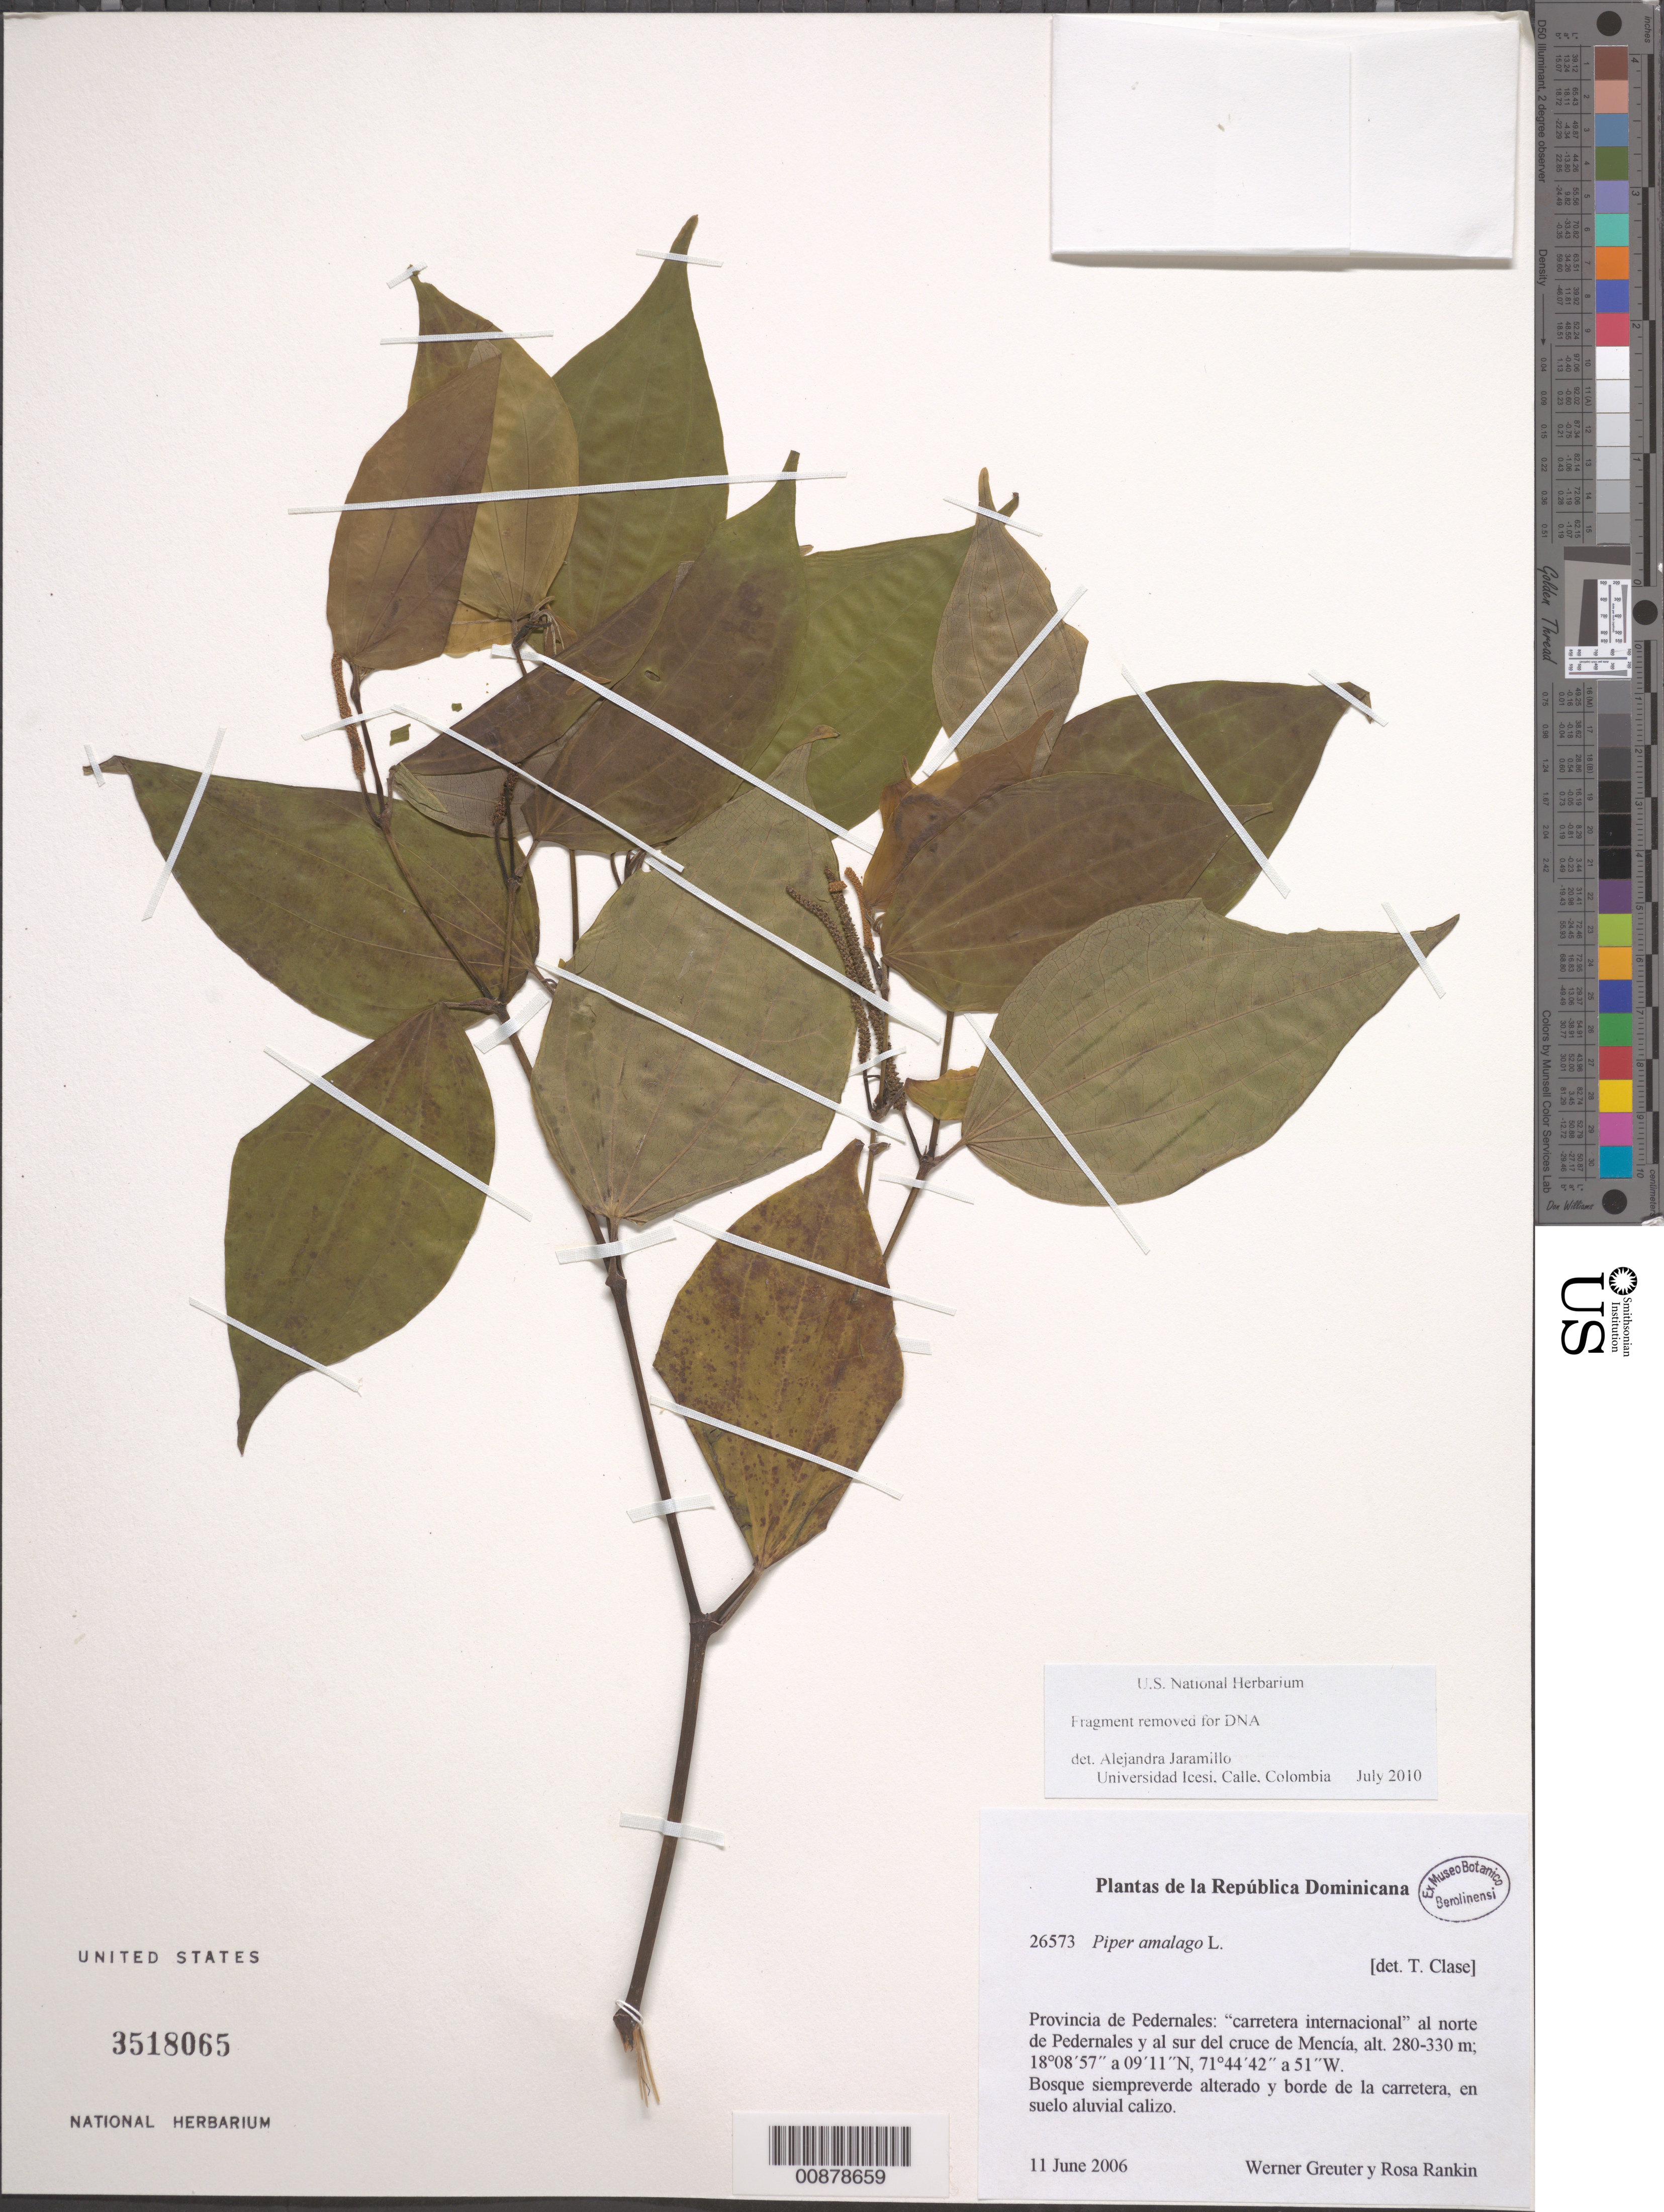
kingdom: Plantae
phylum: Tracheophyta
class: Magnoliopsida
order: Piperales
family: Piperaceae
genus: Piper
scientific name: Piper amalago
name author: L.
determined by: Clase, T.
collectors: W. Greuter & R. Rankin Rodriguez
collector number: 26573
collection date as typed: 11 Jun 2006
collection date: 2006-06-11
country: Dominican Republic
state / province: Pedernales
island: Hispaniola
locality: "Carretera internacional" al norte de Pedernales y al sur del cruce de Mencía.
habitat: Bosque siempreverde alterado y borde de la carretera, en suelo aluvial calizo.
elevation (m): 280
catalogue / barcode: US 3518065